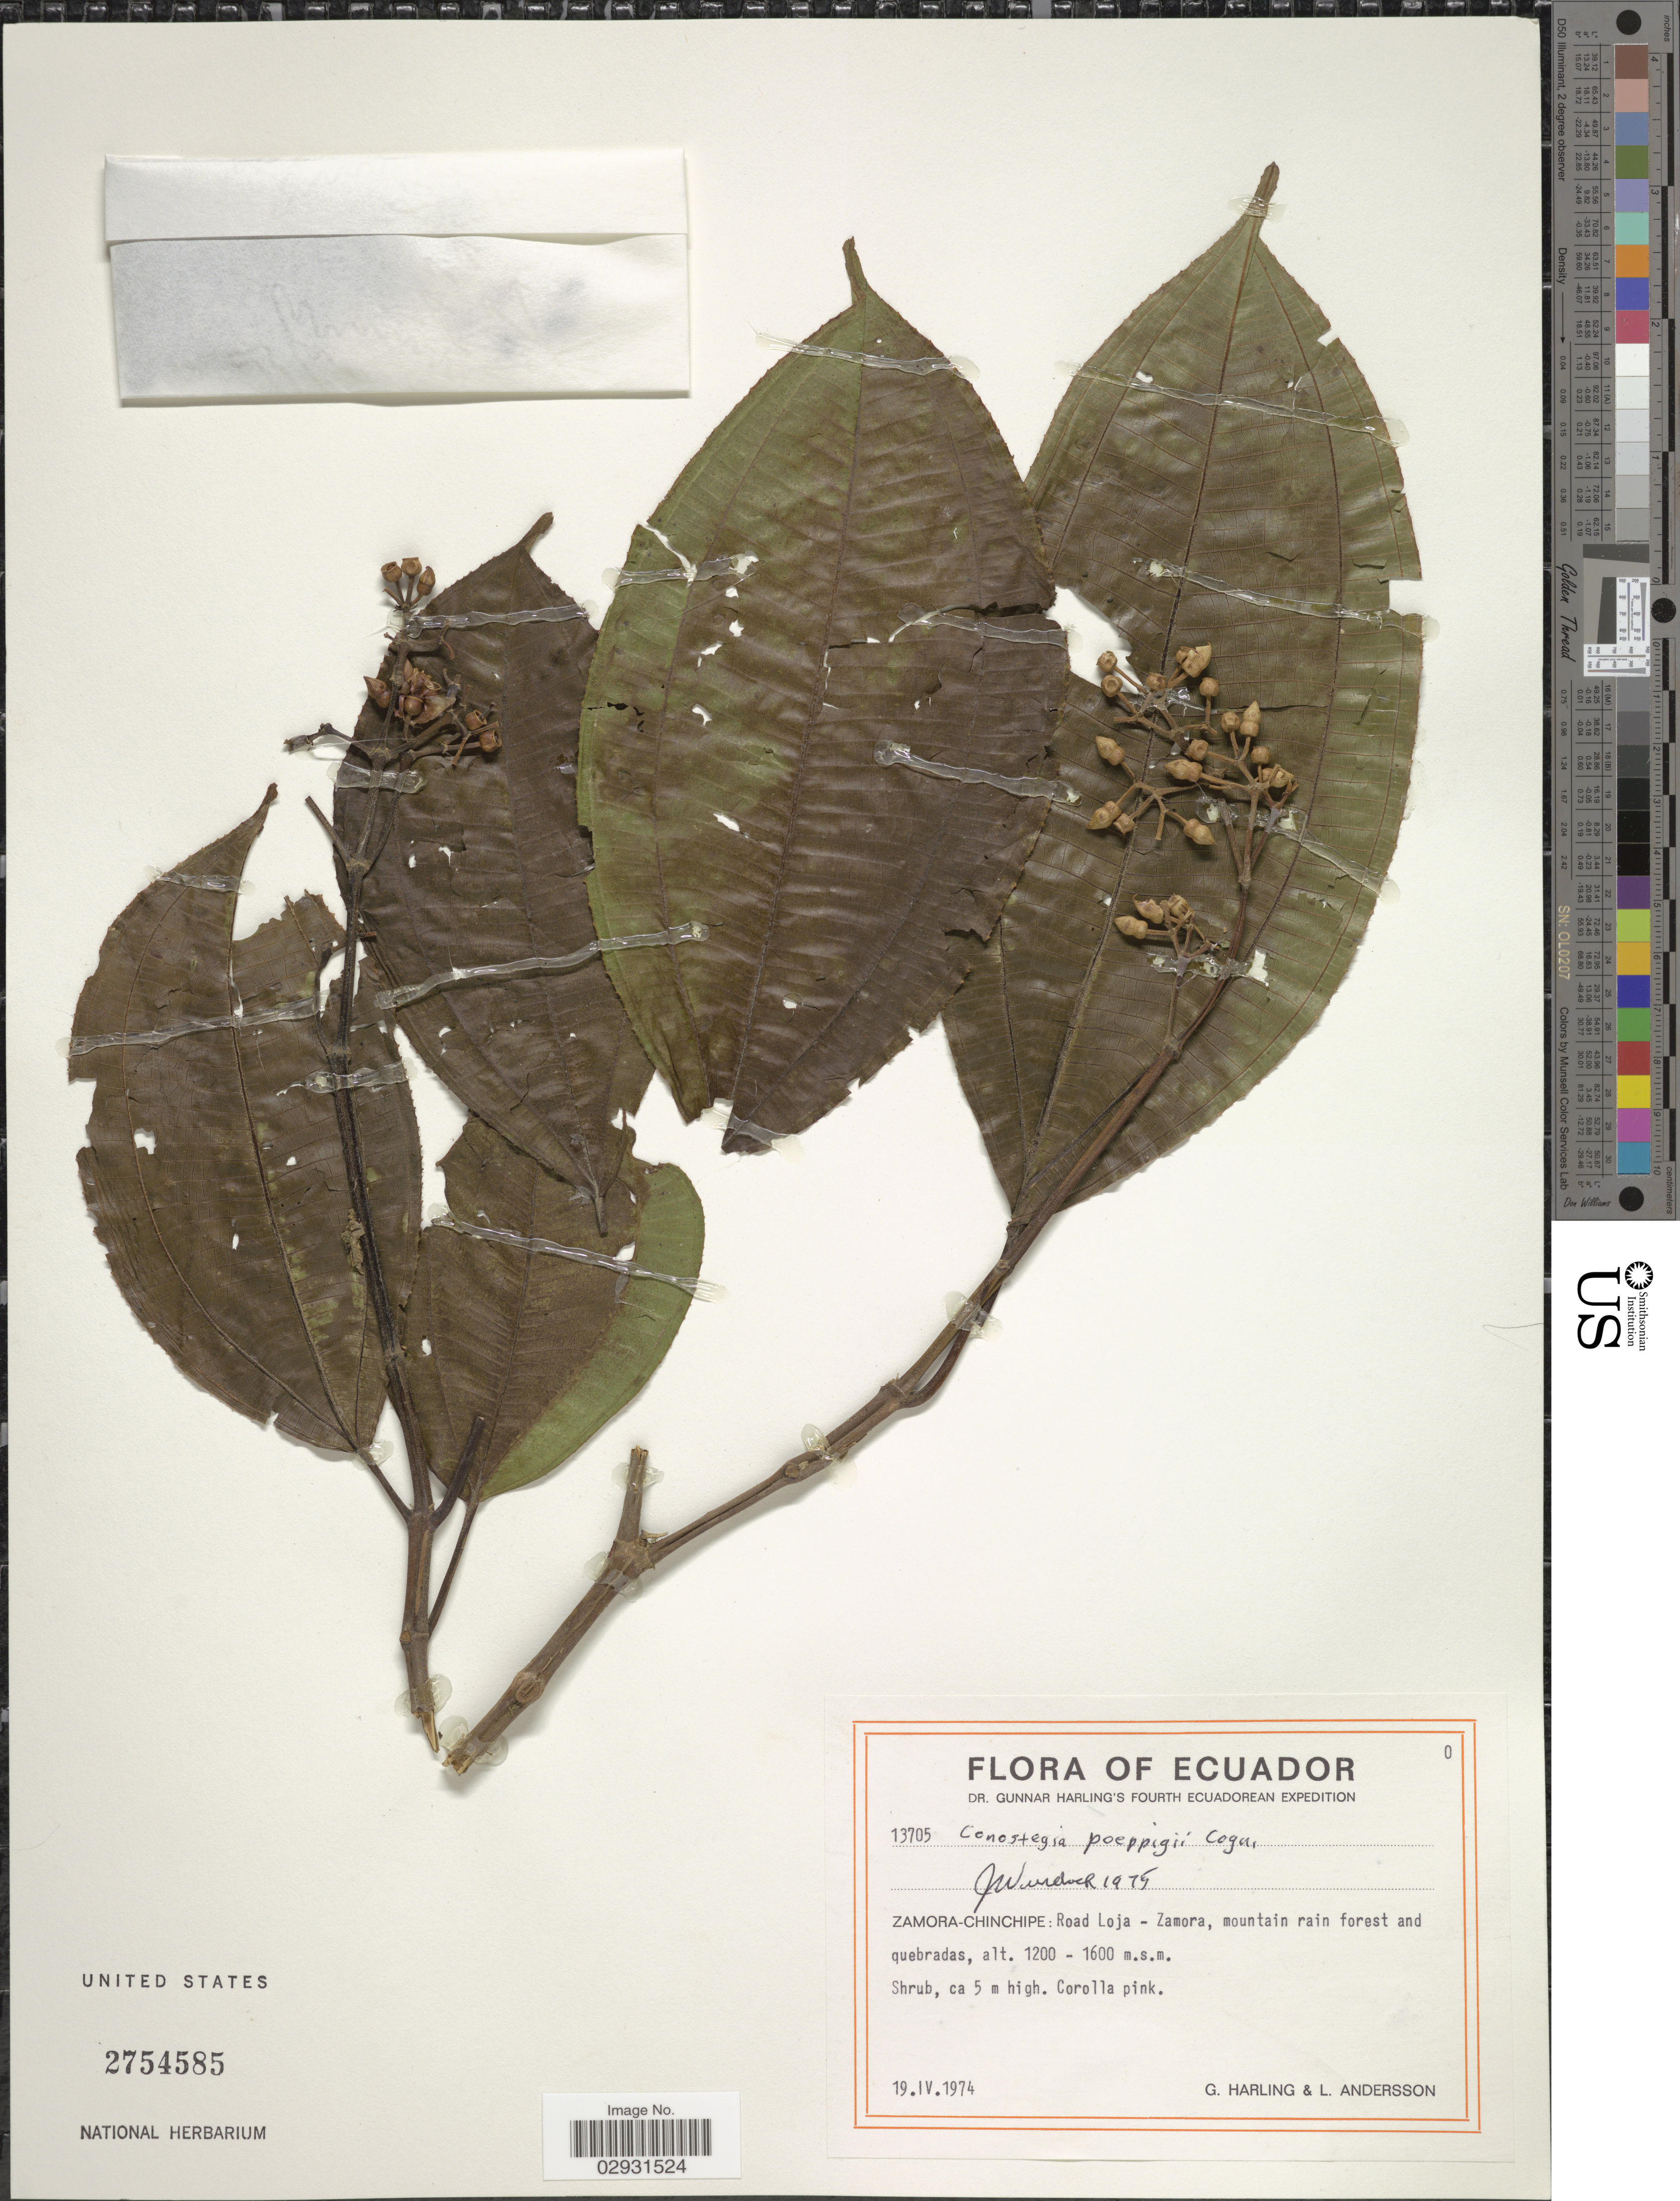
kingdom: Plantae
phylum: Tracheophyta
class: Magnoliopsida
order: Myrtales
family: Melastomataceae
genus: Conostegia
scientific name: Conostegia superba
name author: Naudin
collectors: G. Harling & L. Andersson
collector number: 13705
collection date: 1974-04-19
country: Ecuador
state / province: Zamora-Chinchipe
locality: Road Loja - Zamora, mountain rain forest and quebradas.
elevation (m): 1200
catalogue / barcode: US 2754585